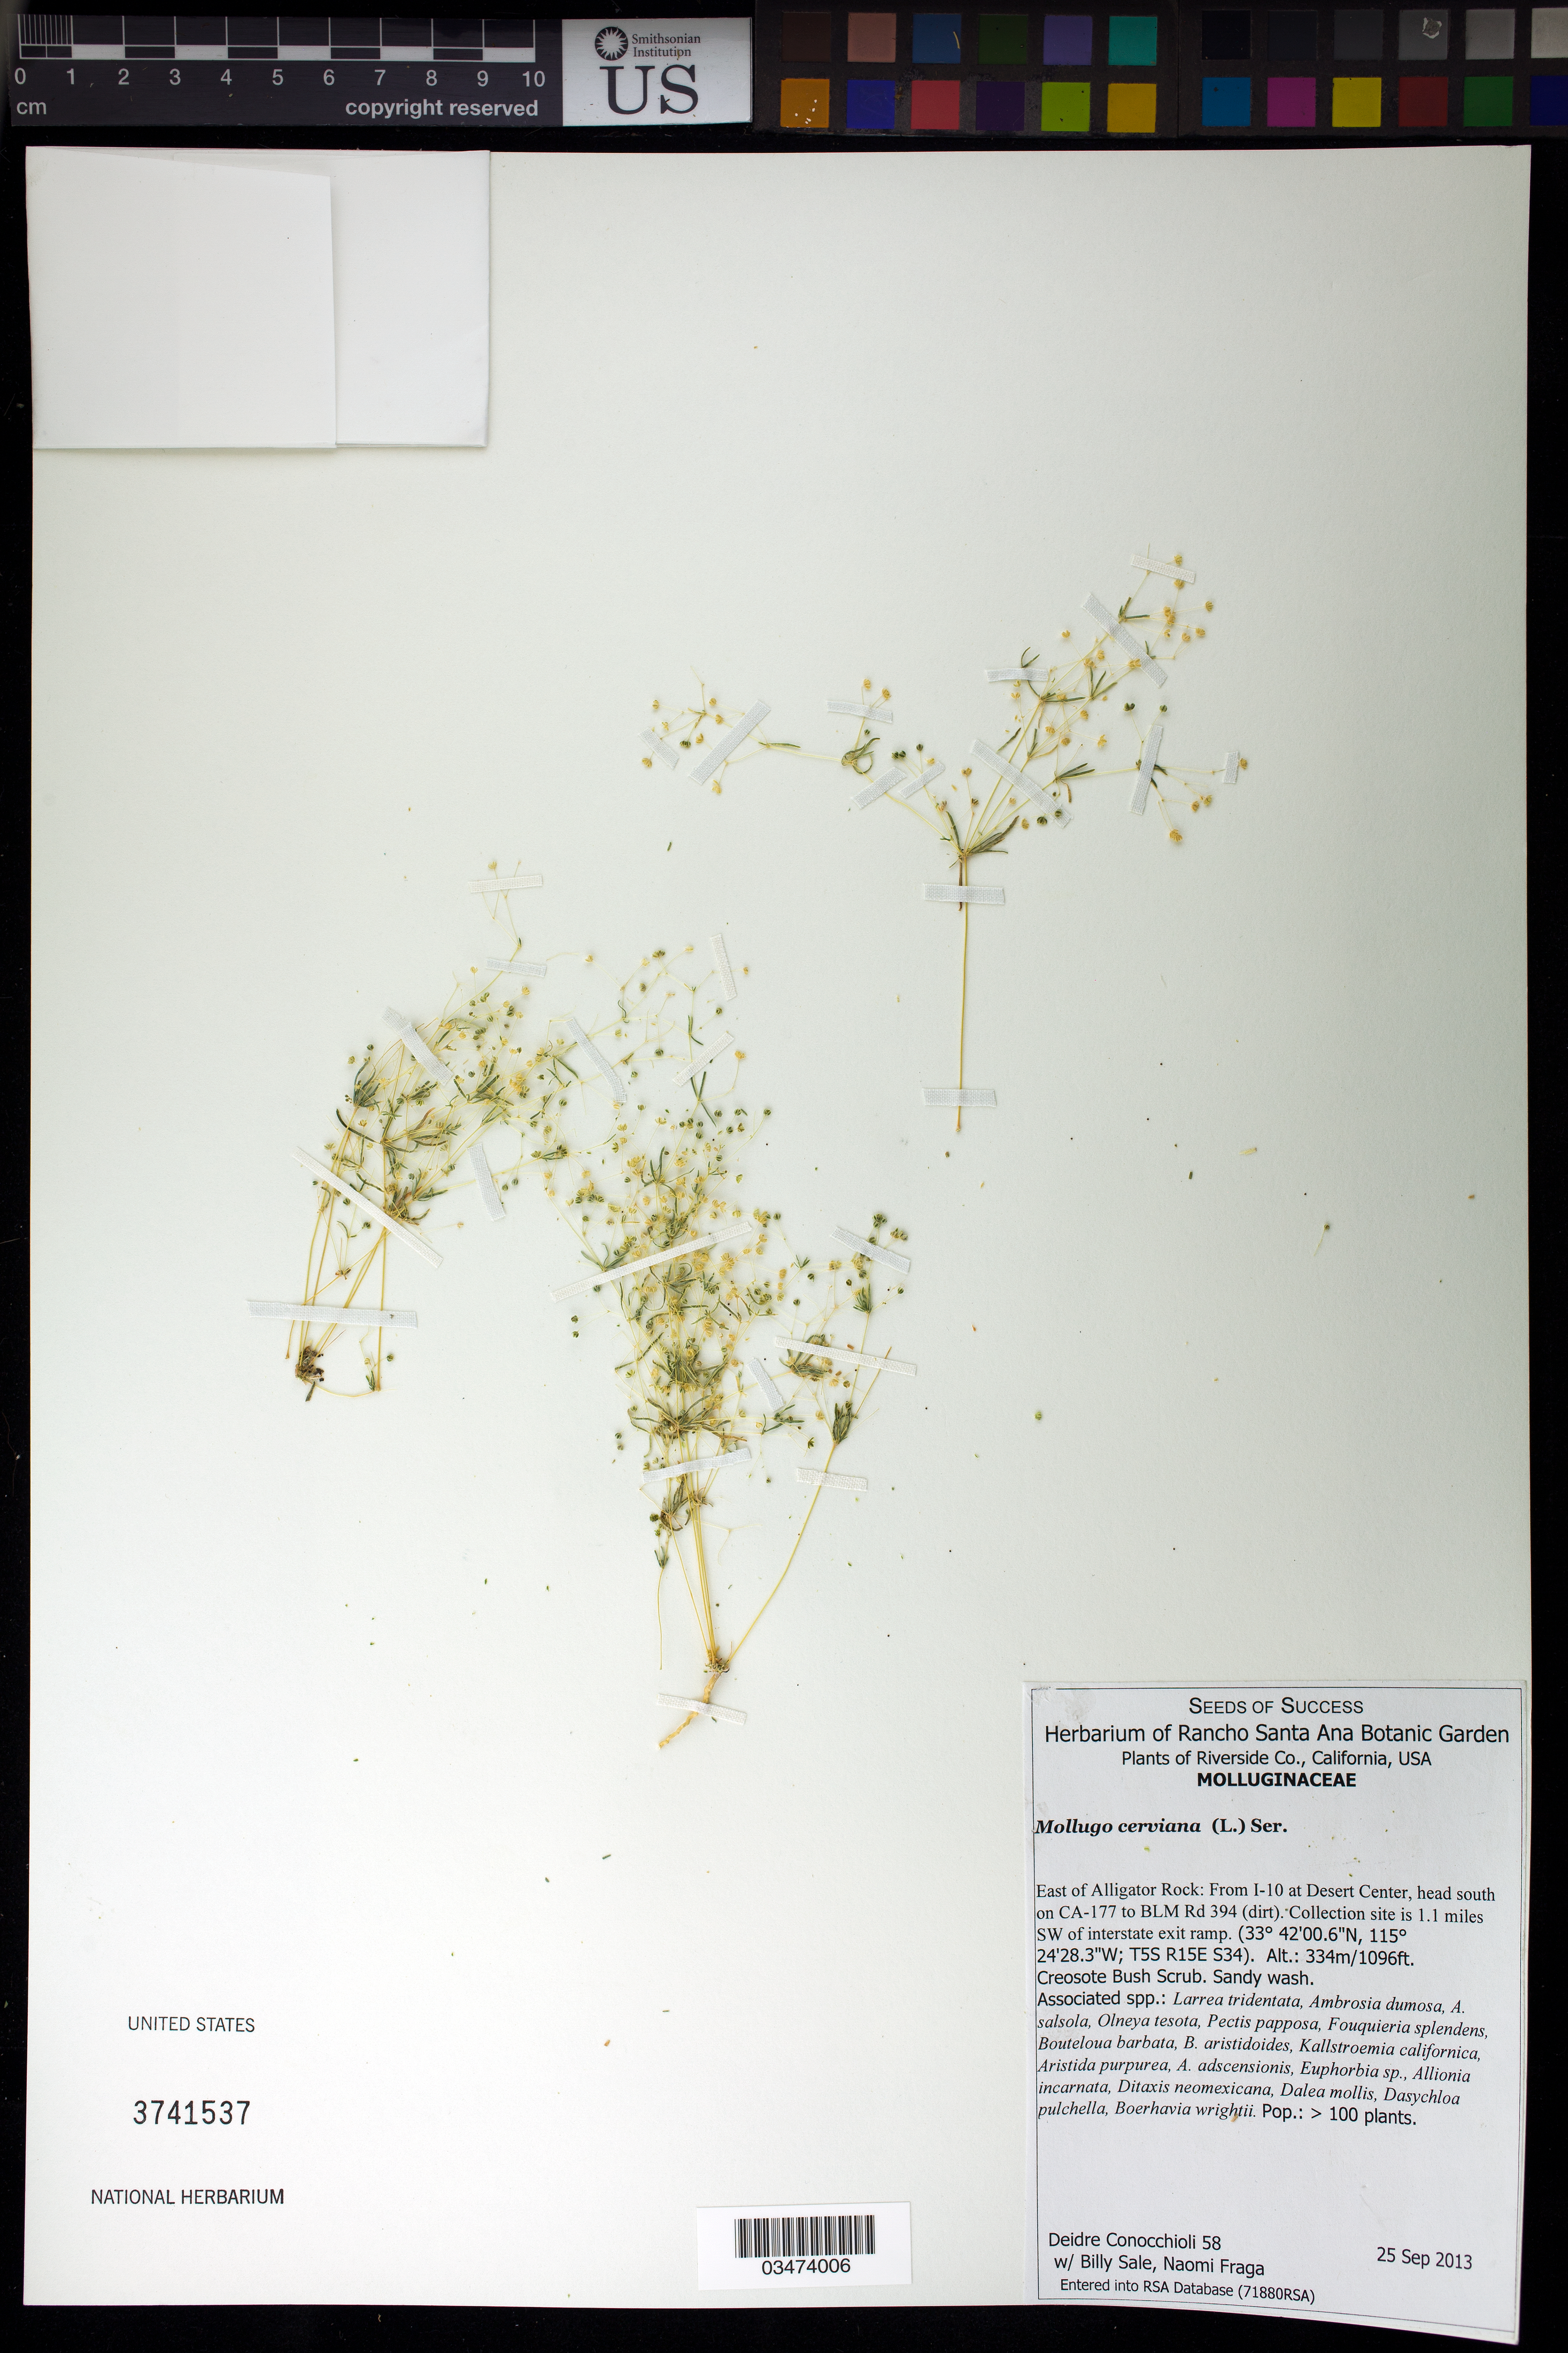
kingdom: Plantae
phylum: Tracheophyta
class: Magnoliopsida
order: Caryophyllales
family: Molluginaceae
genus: Mollugo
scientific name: Mollugo cerviana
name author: (L.) Ser.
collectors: D. Conocchioli, B. Sale & N. Fraga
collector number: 58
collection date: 2013-09-25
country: United States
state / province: California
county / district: Riverside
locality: E of Alligator Rock, south on CA-177 to BLM Rd 394, 1.1 miles SW of interstate exit ramp.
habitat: Creosote Bush Scrub. Sandy wash.Associated species: Pectis papposa, Larrea trinedata, Ambrosa dumosa, Dalea mollis, ect.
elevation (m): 334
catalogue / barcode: US 3741537